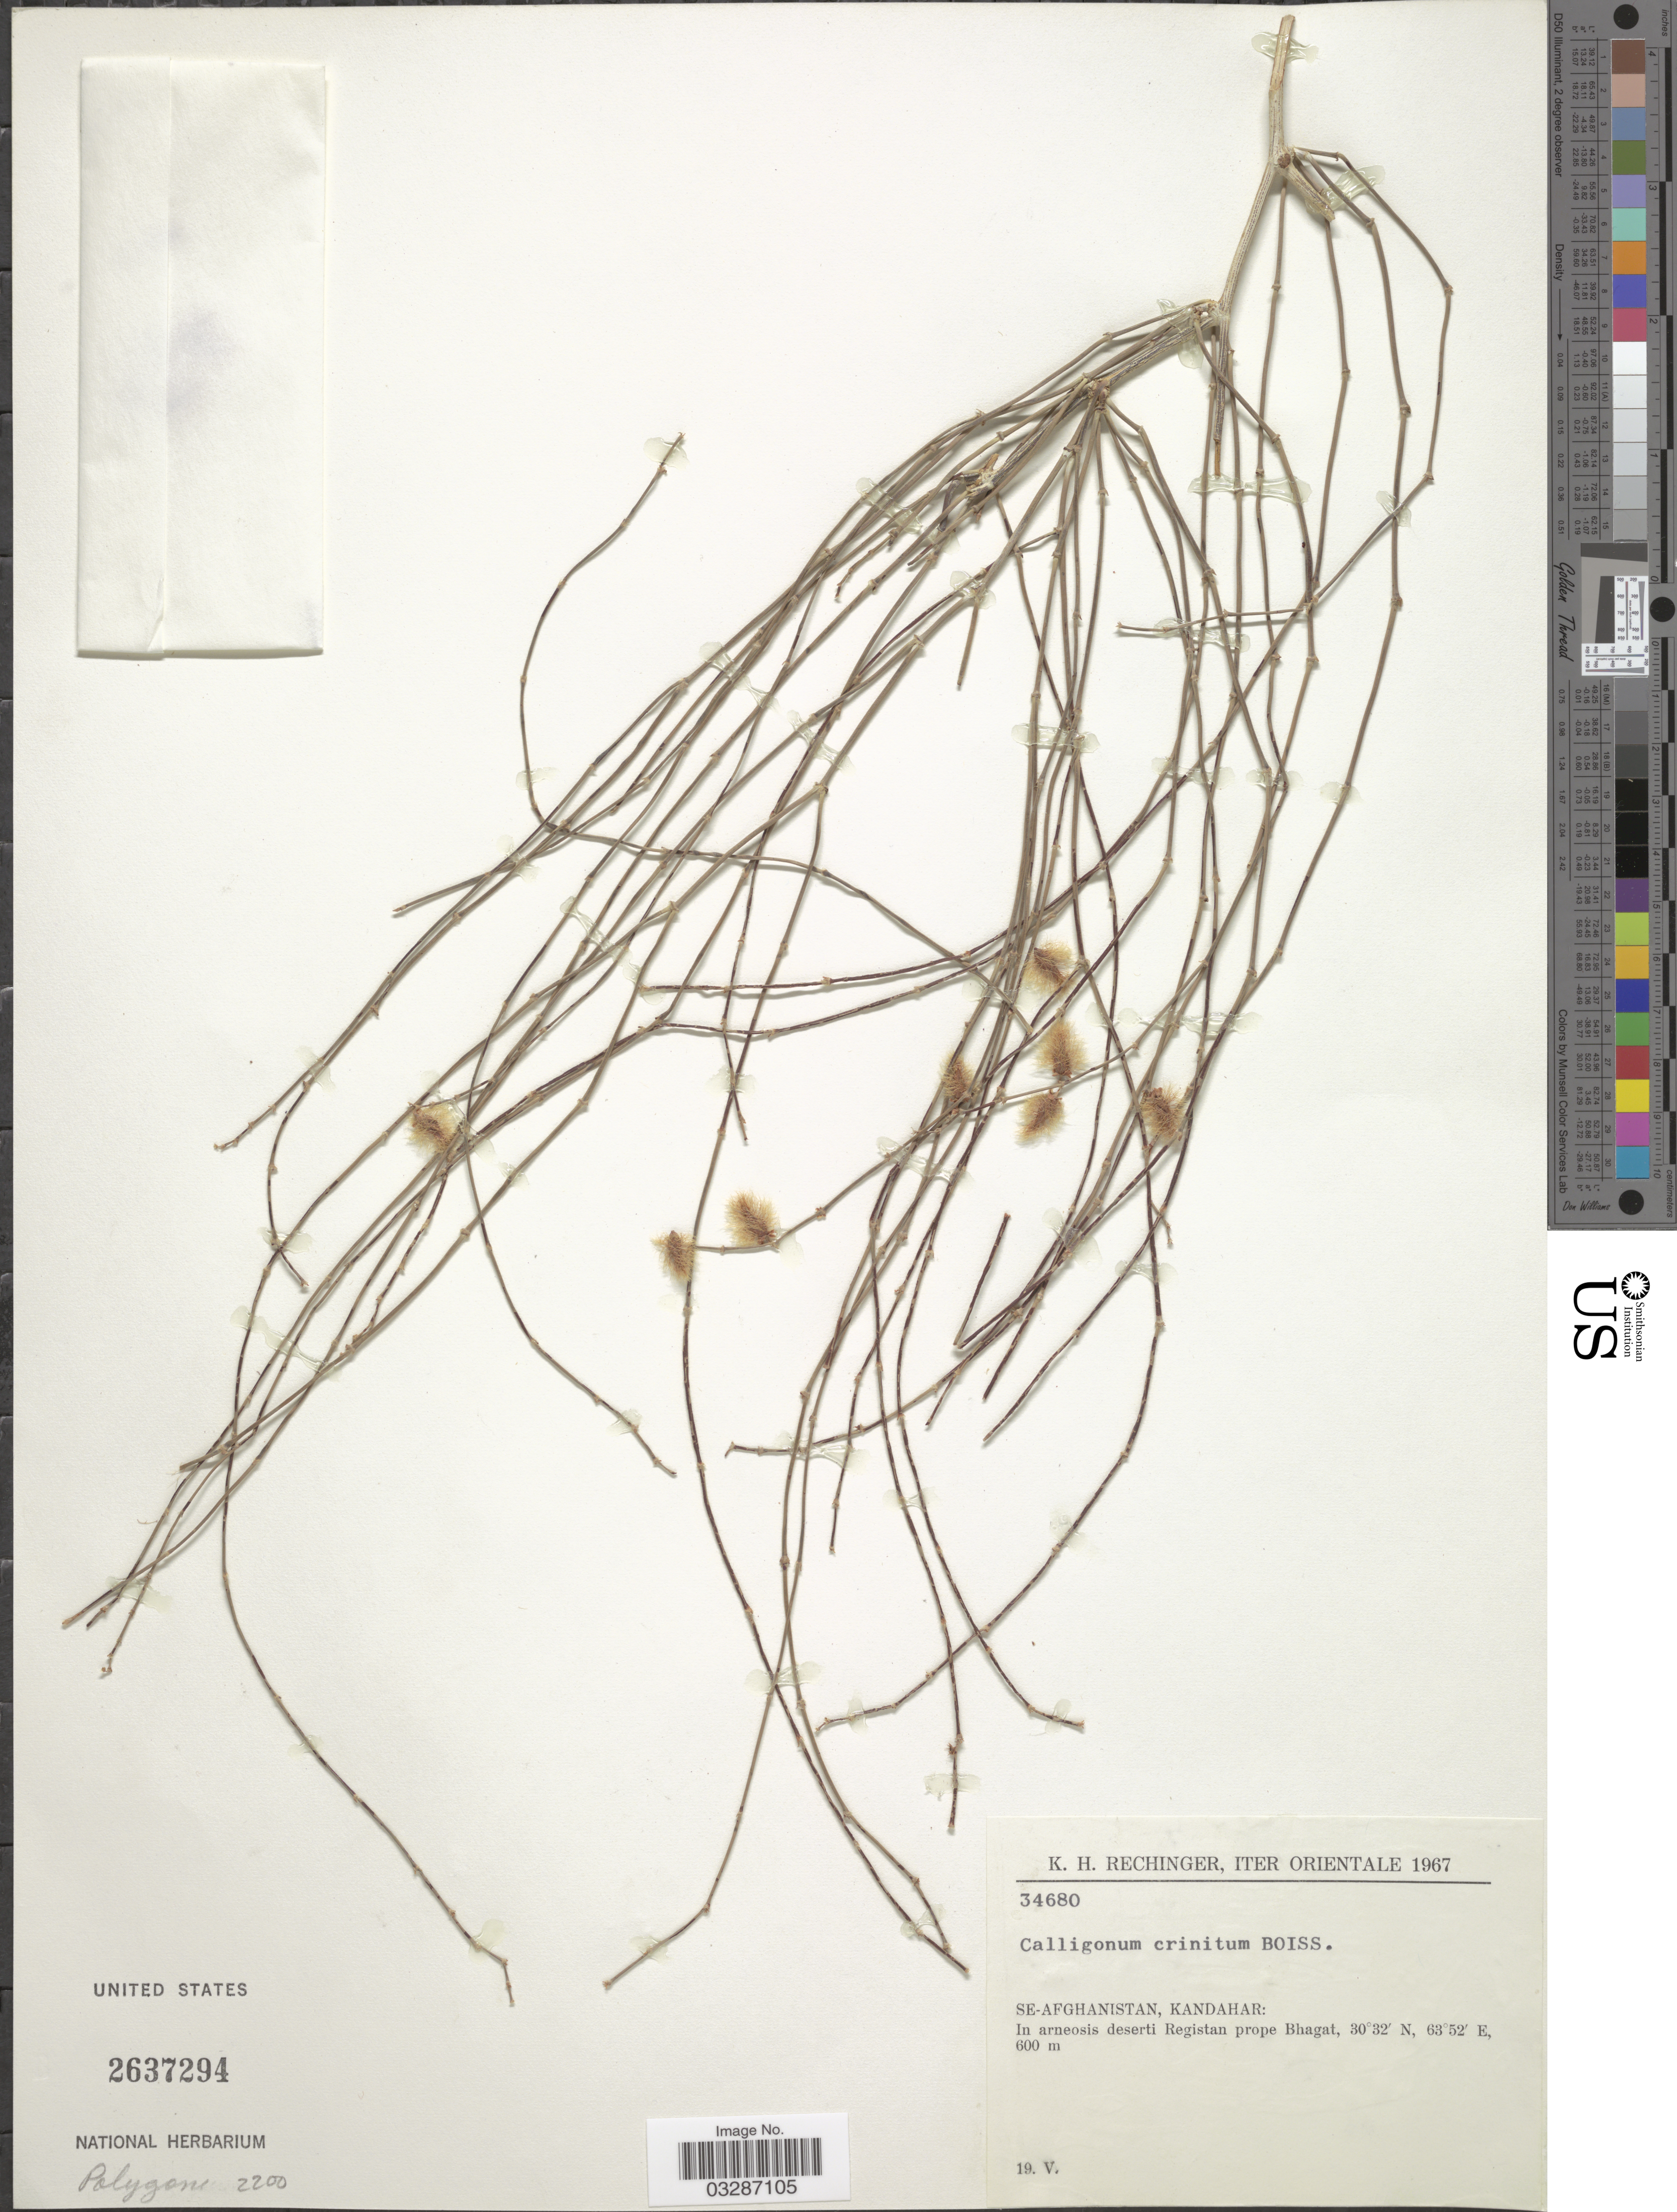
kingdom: Plantae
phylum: Tracheophyta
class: Magnoliopsida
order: Caryophyllales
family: Polygonaceae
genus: Calligonum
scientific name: Calligonum crinitum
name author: Boiss.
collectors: K. H. Rechinger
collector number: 34680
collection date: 1967-05-19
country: Afghanistan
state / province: Kandahar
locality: Orientale. SE-Afghanistan. In areneosis Registan prope Bhagat.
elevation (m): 600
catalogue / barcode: US 2637294